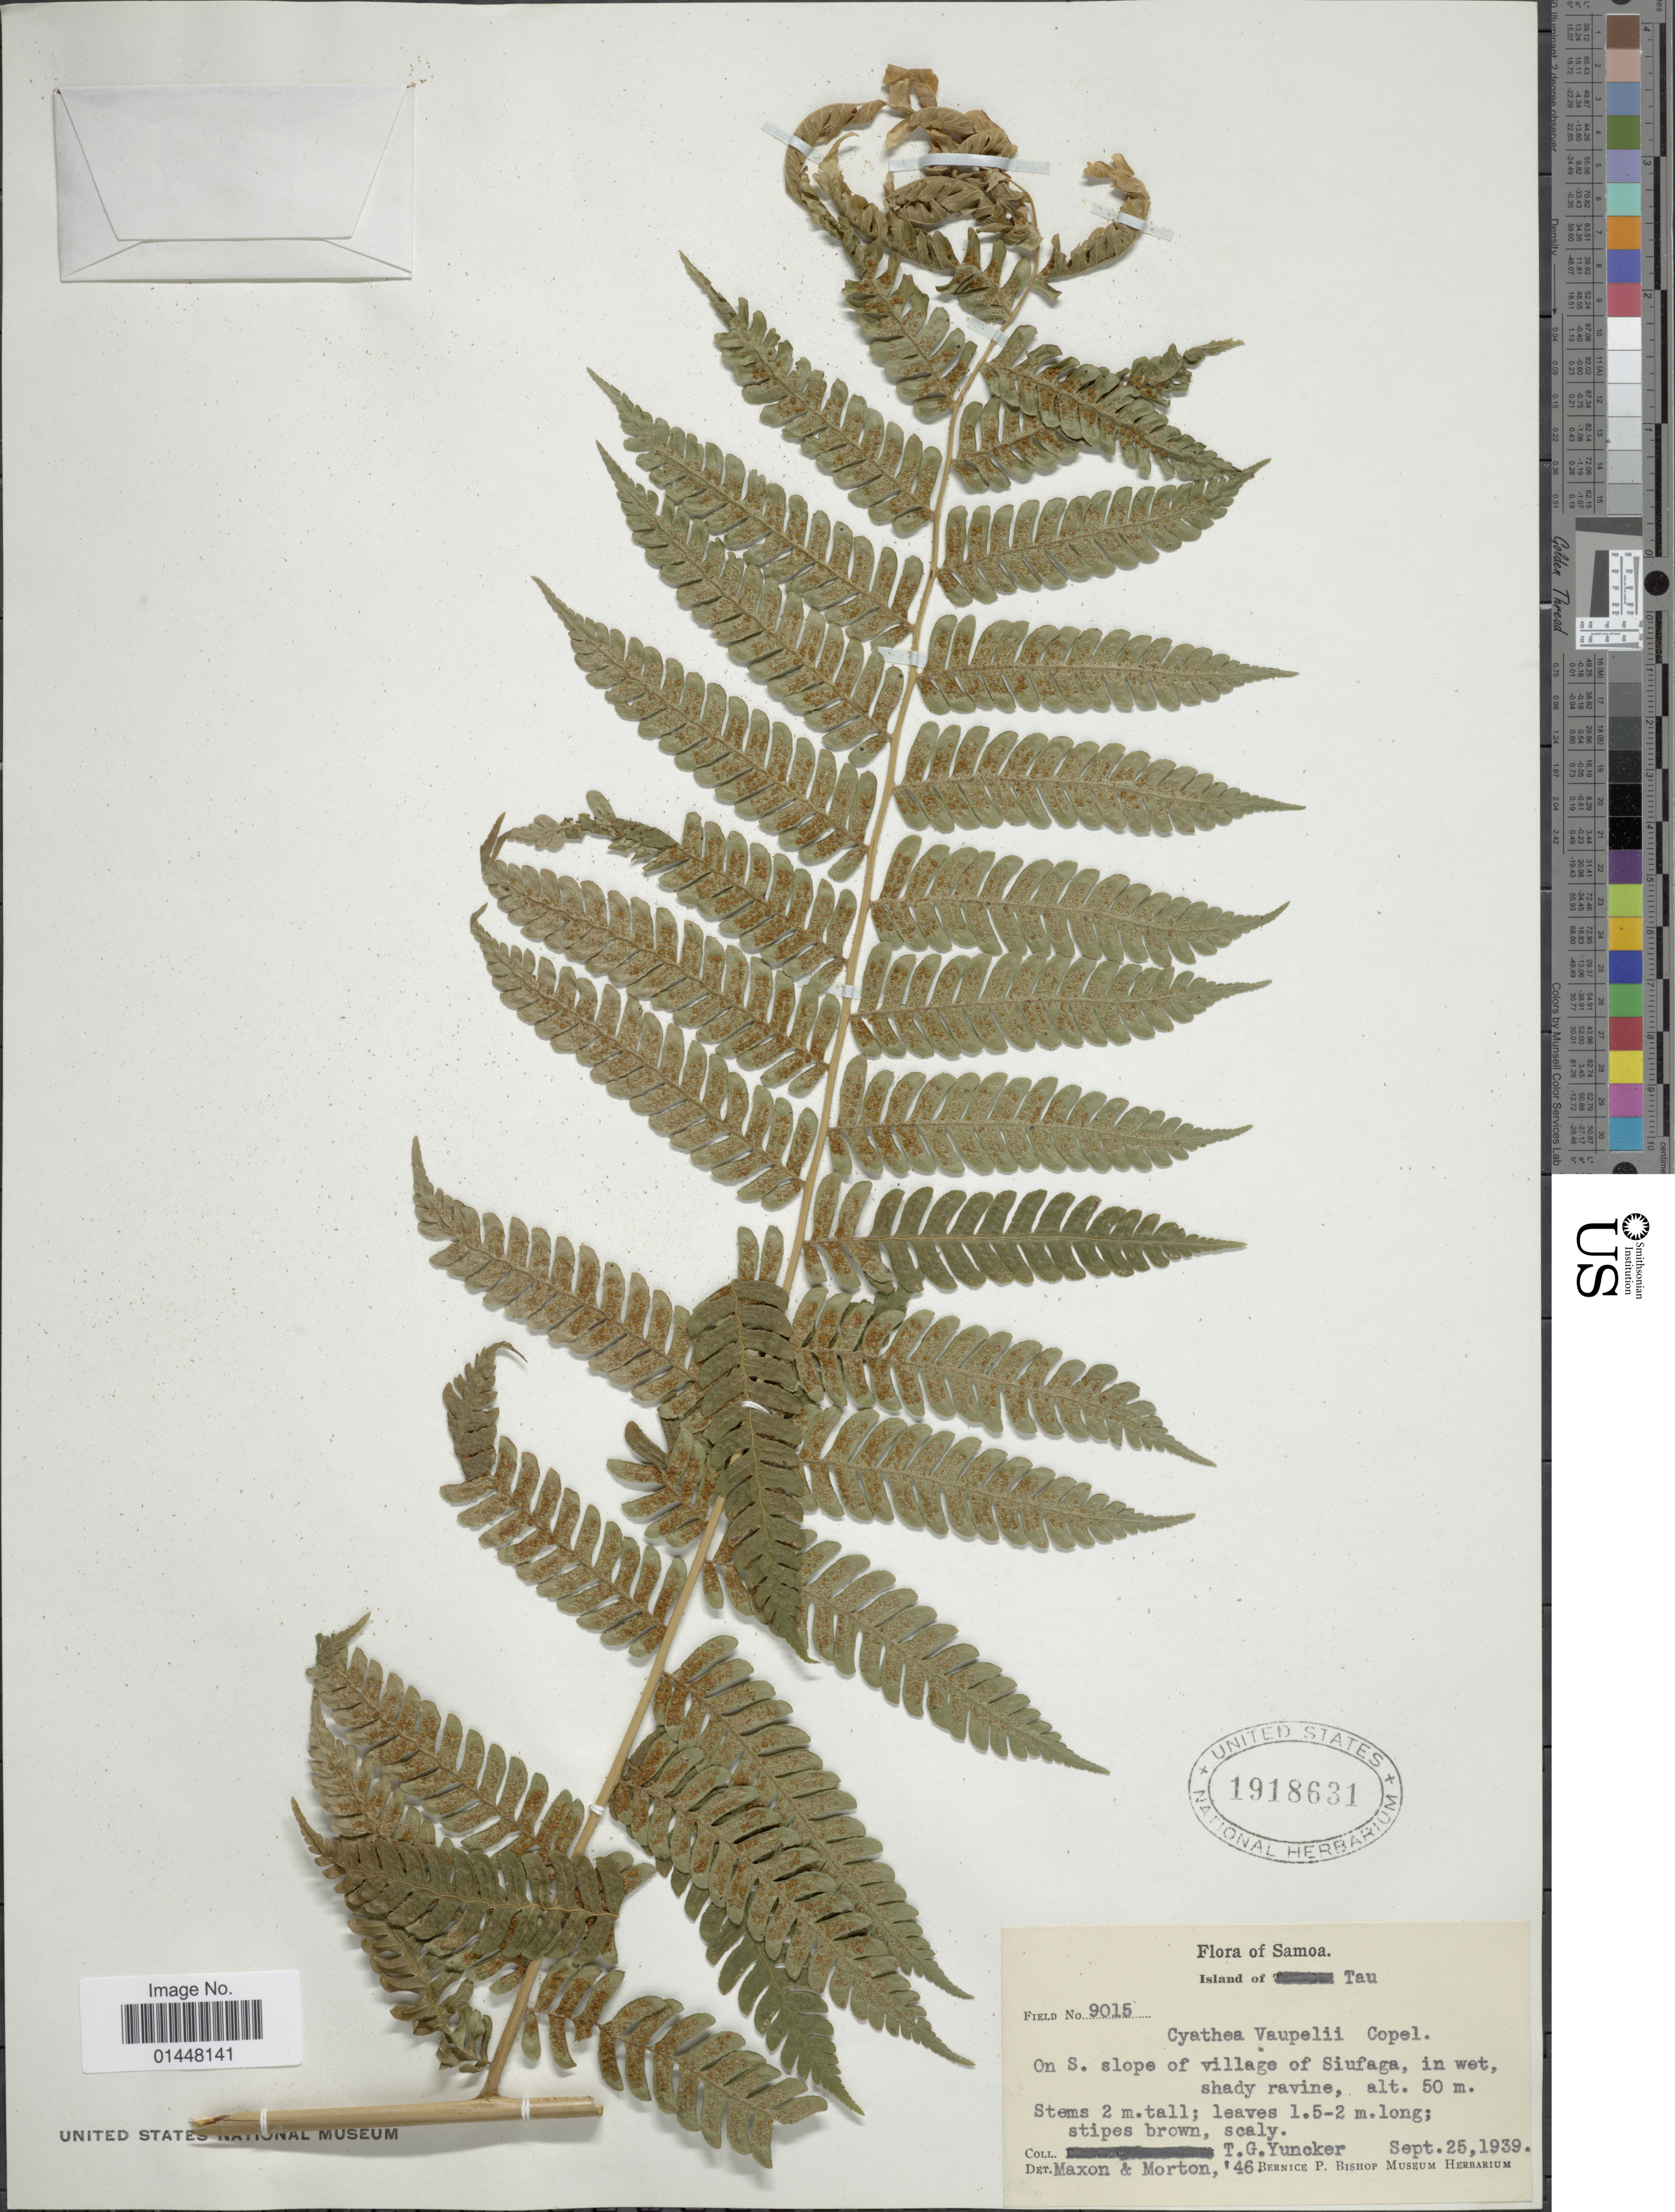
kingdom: Plantae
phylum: Tracheophyta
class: Polypodiopsida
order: Cyatheales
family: Cyatheaceae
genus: Sphaeropteris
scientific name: Sphaeropteris vaupellii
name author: (Copel.)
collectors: T. G. Yuncker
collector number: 9015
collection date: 1939-09-25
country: American Samoa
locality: Samoa. Island of Tau. On S, slope of village of Suifaga, in wet, shady ravine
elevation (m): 50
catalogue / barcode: US 1918631